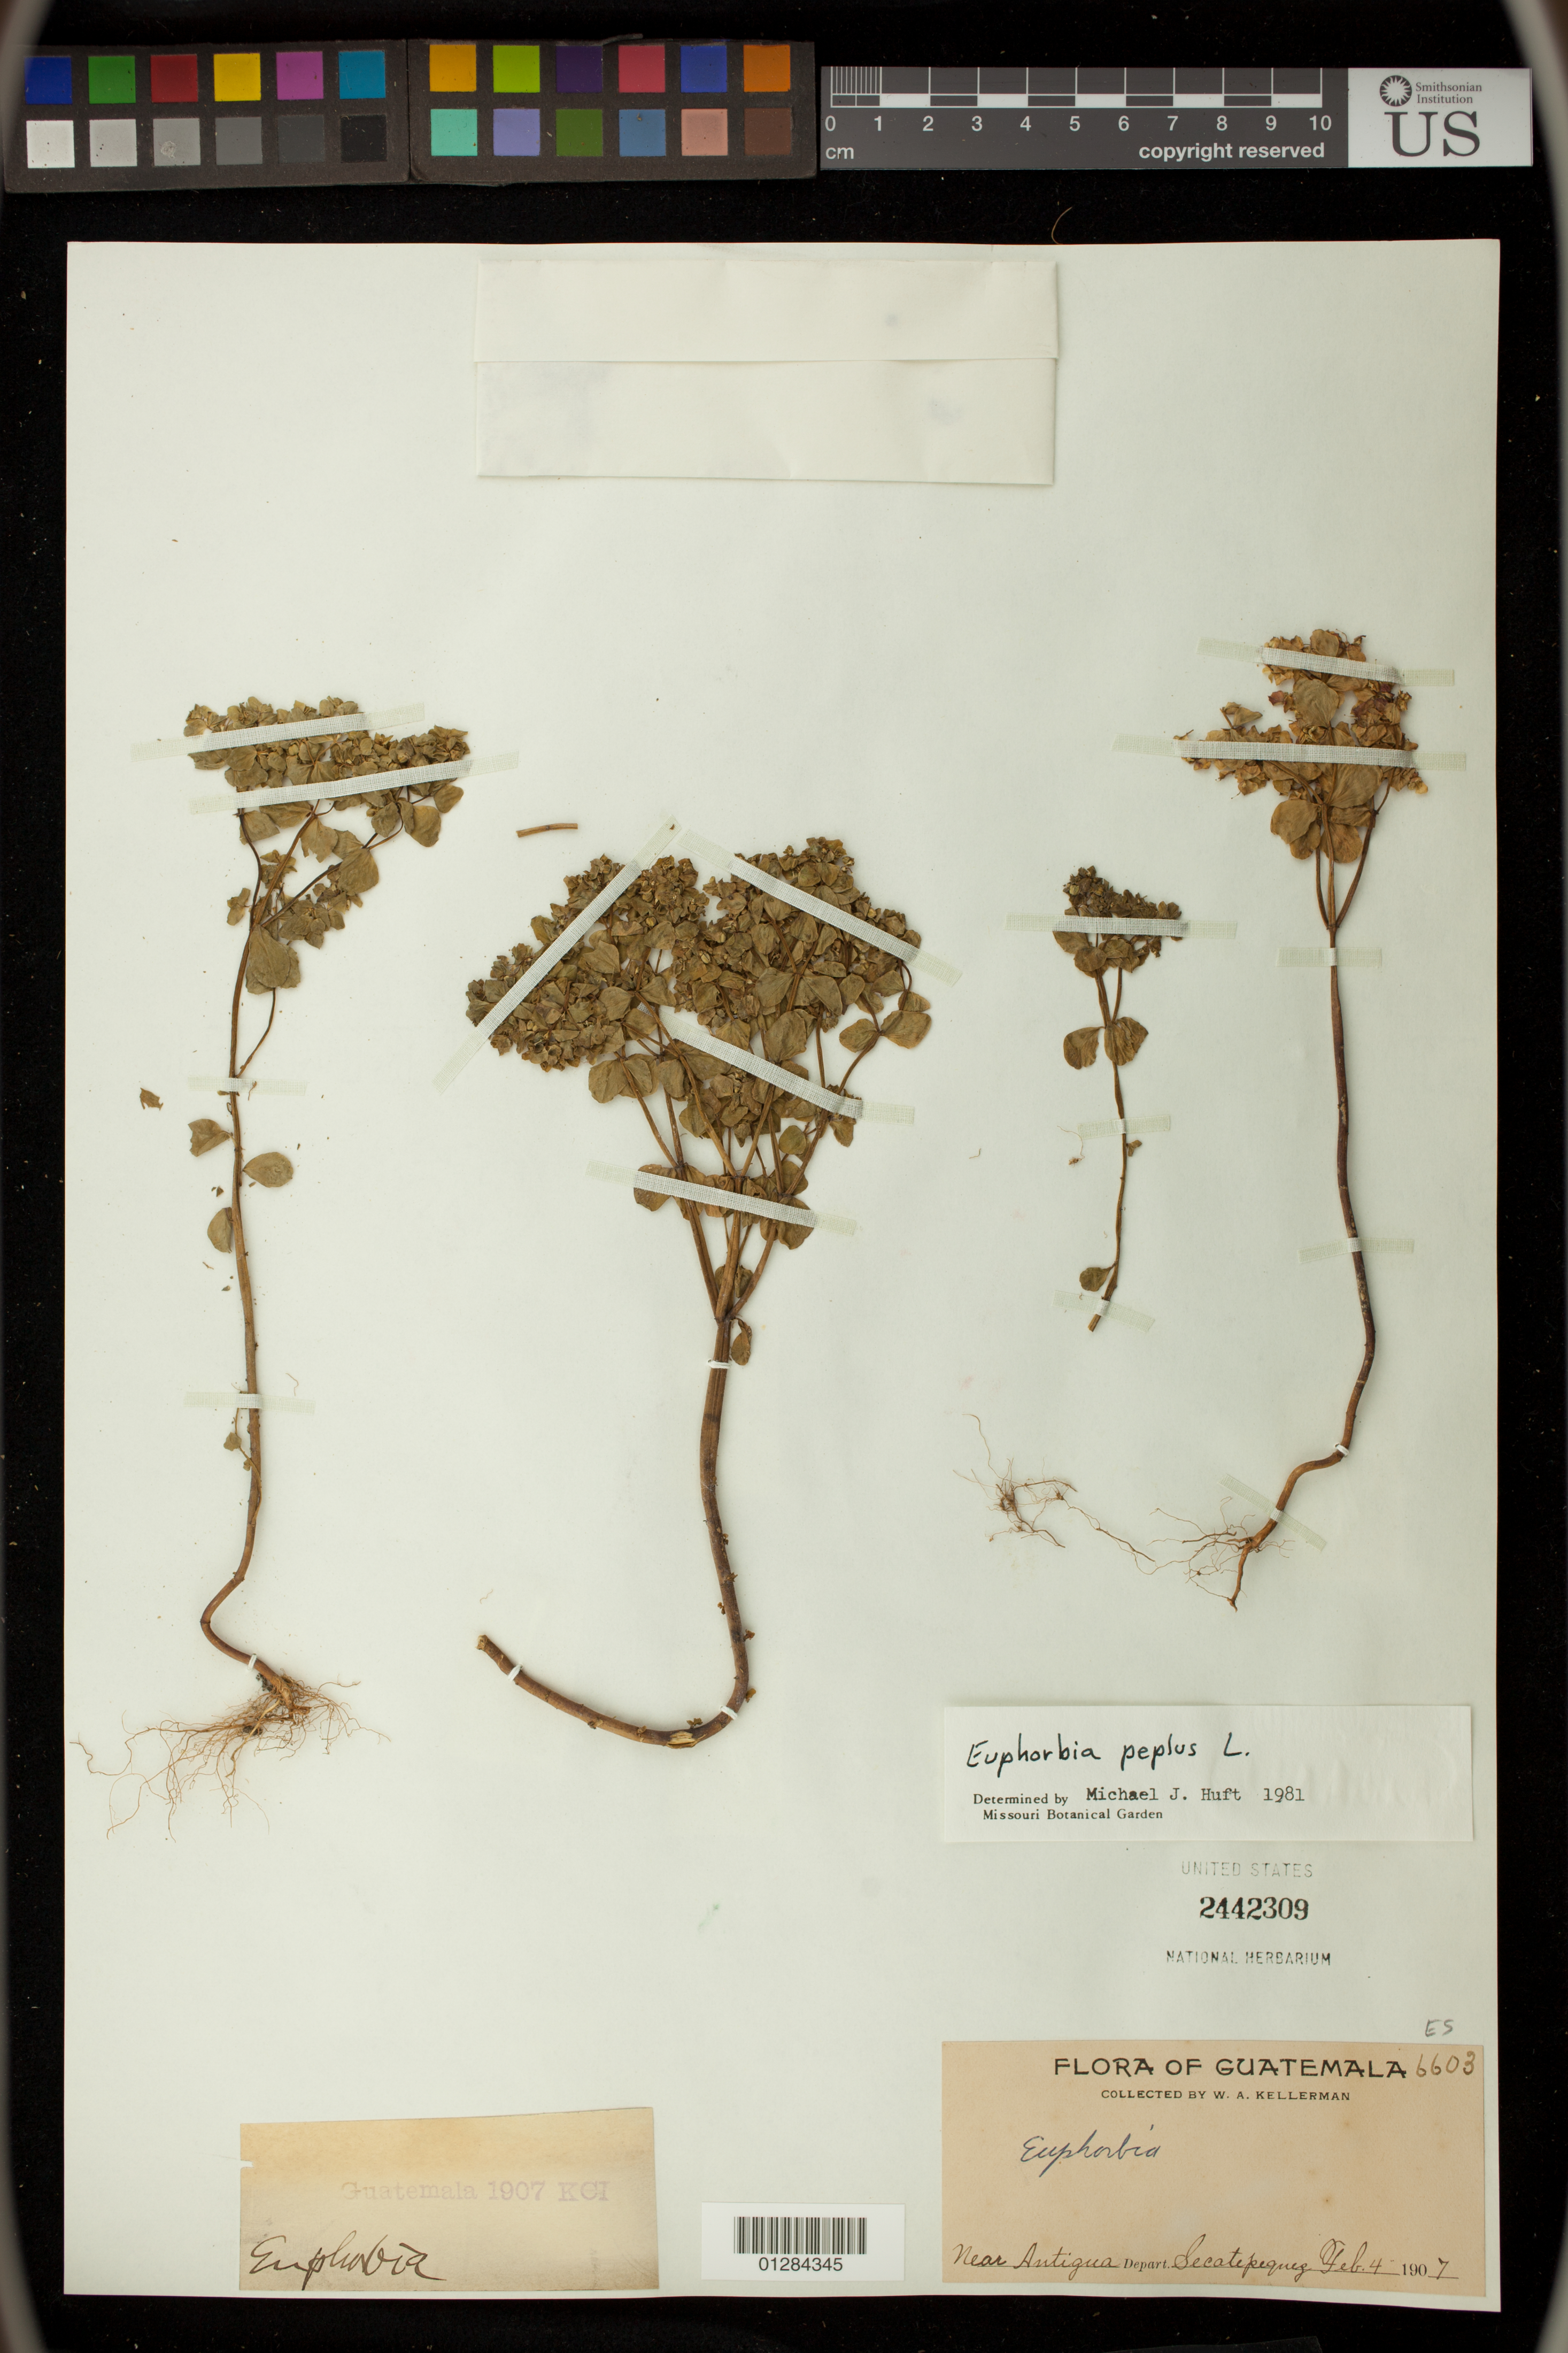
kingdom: Plantae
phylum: Tracheophyta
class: Magnoliopsida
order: Malpighiales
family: Euphorbiaceae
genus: Euphorbia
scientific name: Euphorbia peplus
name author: L.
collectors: W. A. Kellerman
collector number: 6603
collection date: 1907-02-04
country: Guatemala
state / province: Sacatepéquez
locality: Antigua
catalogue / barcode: US 2442309